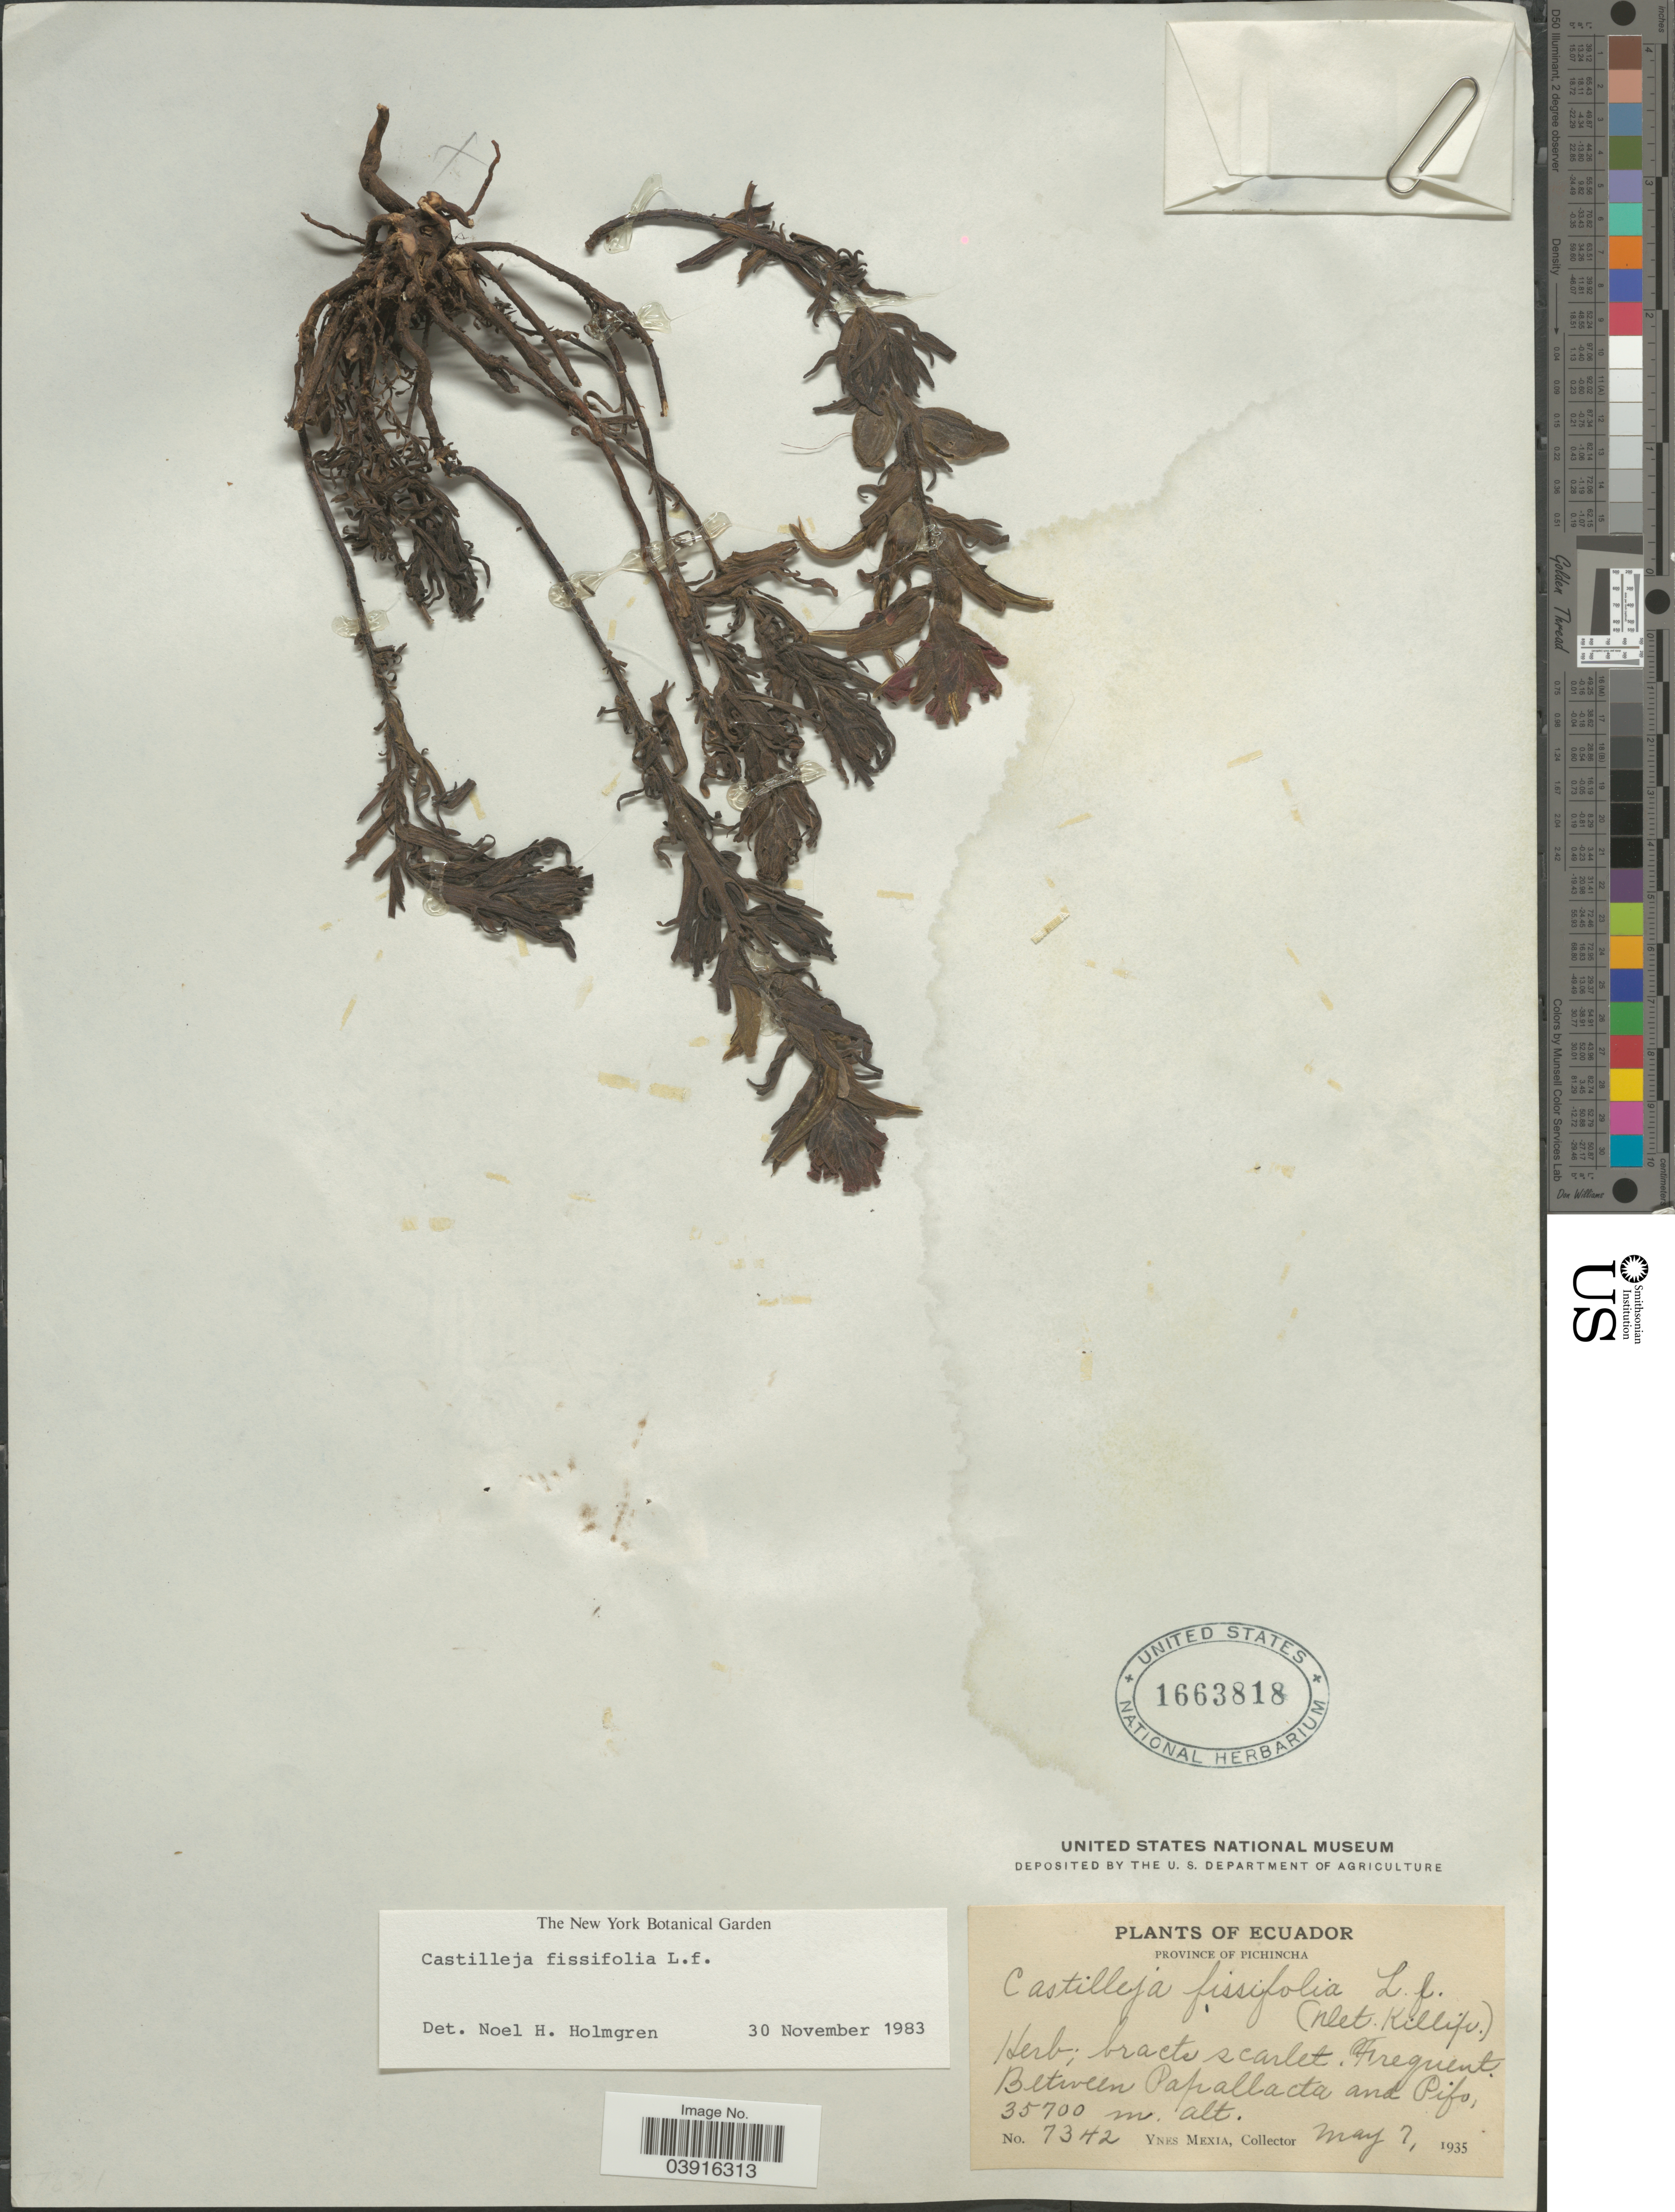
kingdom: Plantae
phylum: Tracheophyta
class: Magnoliopsida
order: Lamiales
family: Orobanchaceae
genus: Castilleja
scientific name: Castilleja fissifolia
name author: L. f.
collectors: Y. Mexia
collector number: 7342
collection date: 1935-05-07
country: Ecuador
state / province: Pichincha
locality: Between Papallacta and Pifo.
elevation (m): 35700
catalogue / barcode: US 1663818